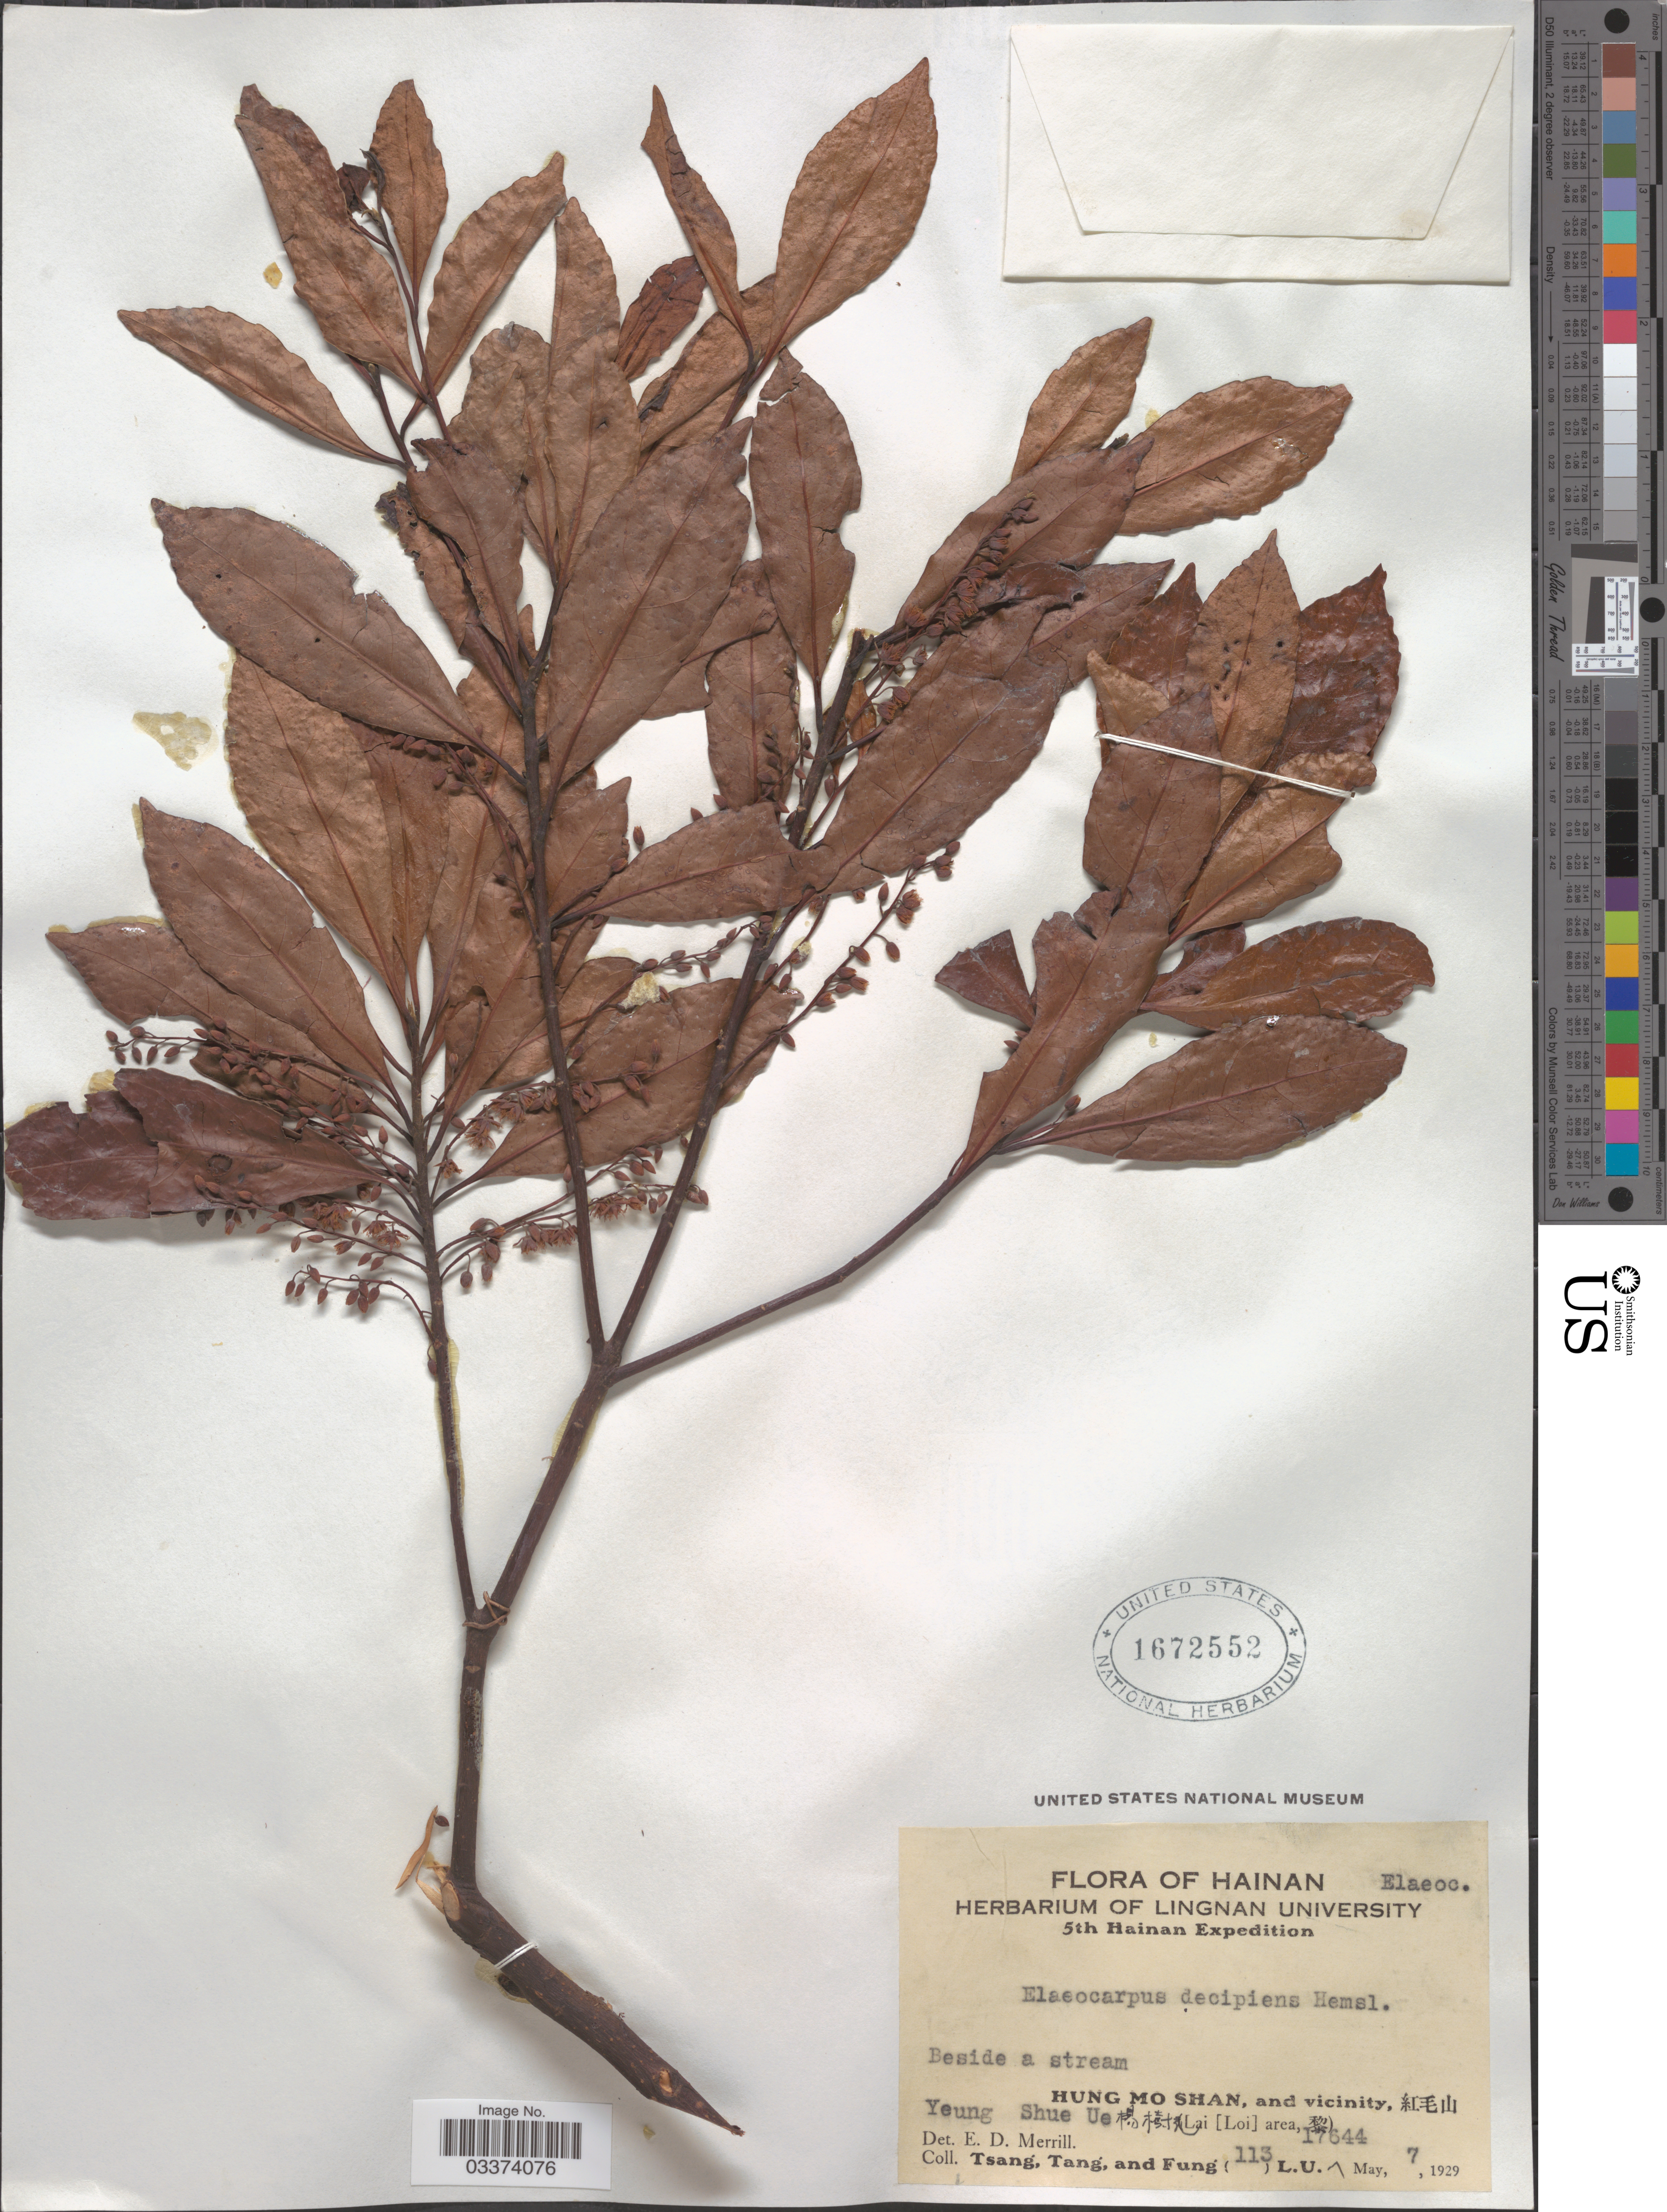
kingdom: Plantae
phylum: Tracheophyta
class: Magnoliopsida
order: Oxalidales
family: Elaeocarpaceae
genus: Elaeocarpus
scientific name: Elaeocarpus decipiens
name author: F.B. Forbes & Hemsl.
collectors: -. T'sang, -- Tang & Fung, --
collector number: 113L.U.17644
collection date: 1929-05-07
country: China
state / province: Hainan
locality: HuMo Shan, and vicinity, Yeung Shue Ue (Lai [Loi] area/ Li and Miao Autonomous Prefecture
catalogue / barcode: US 1672552